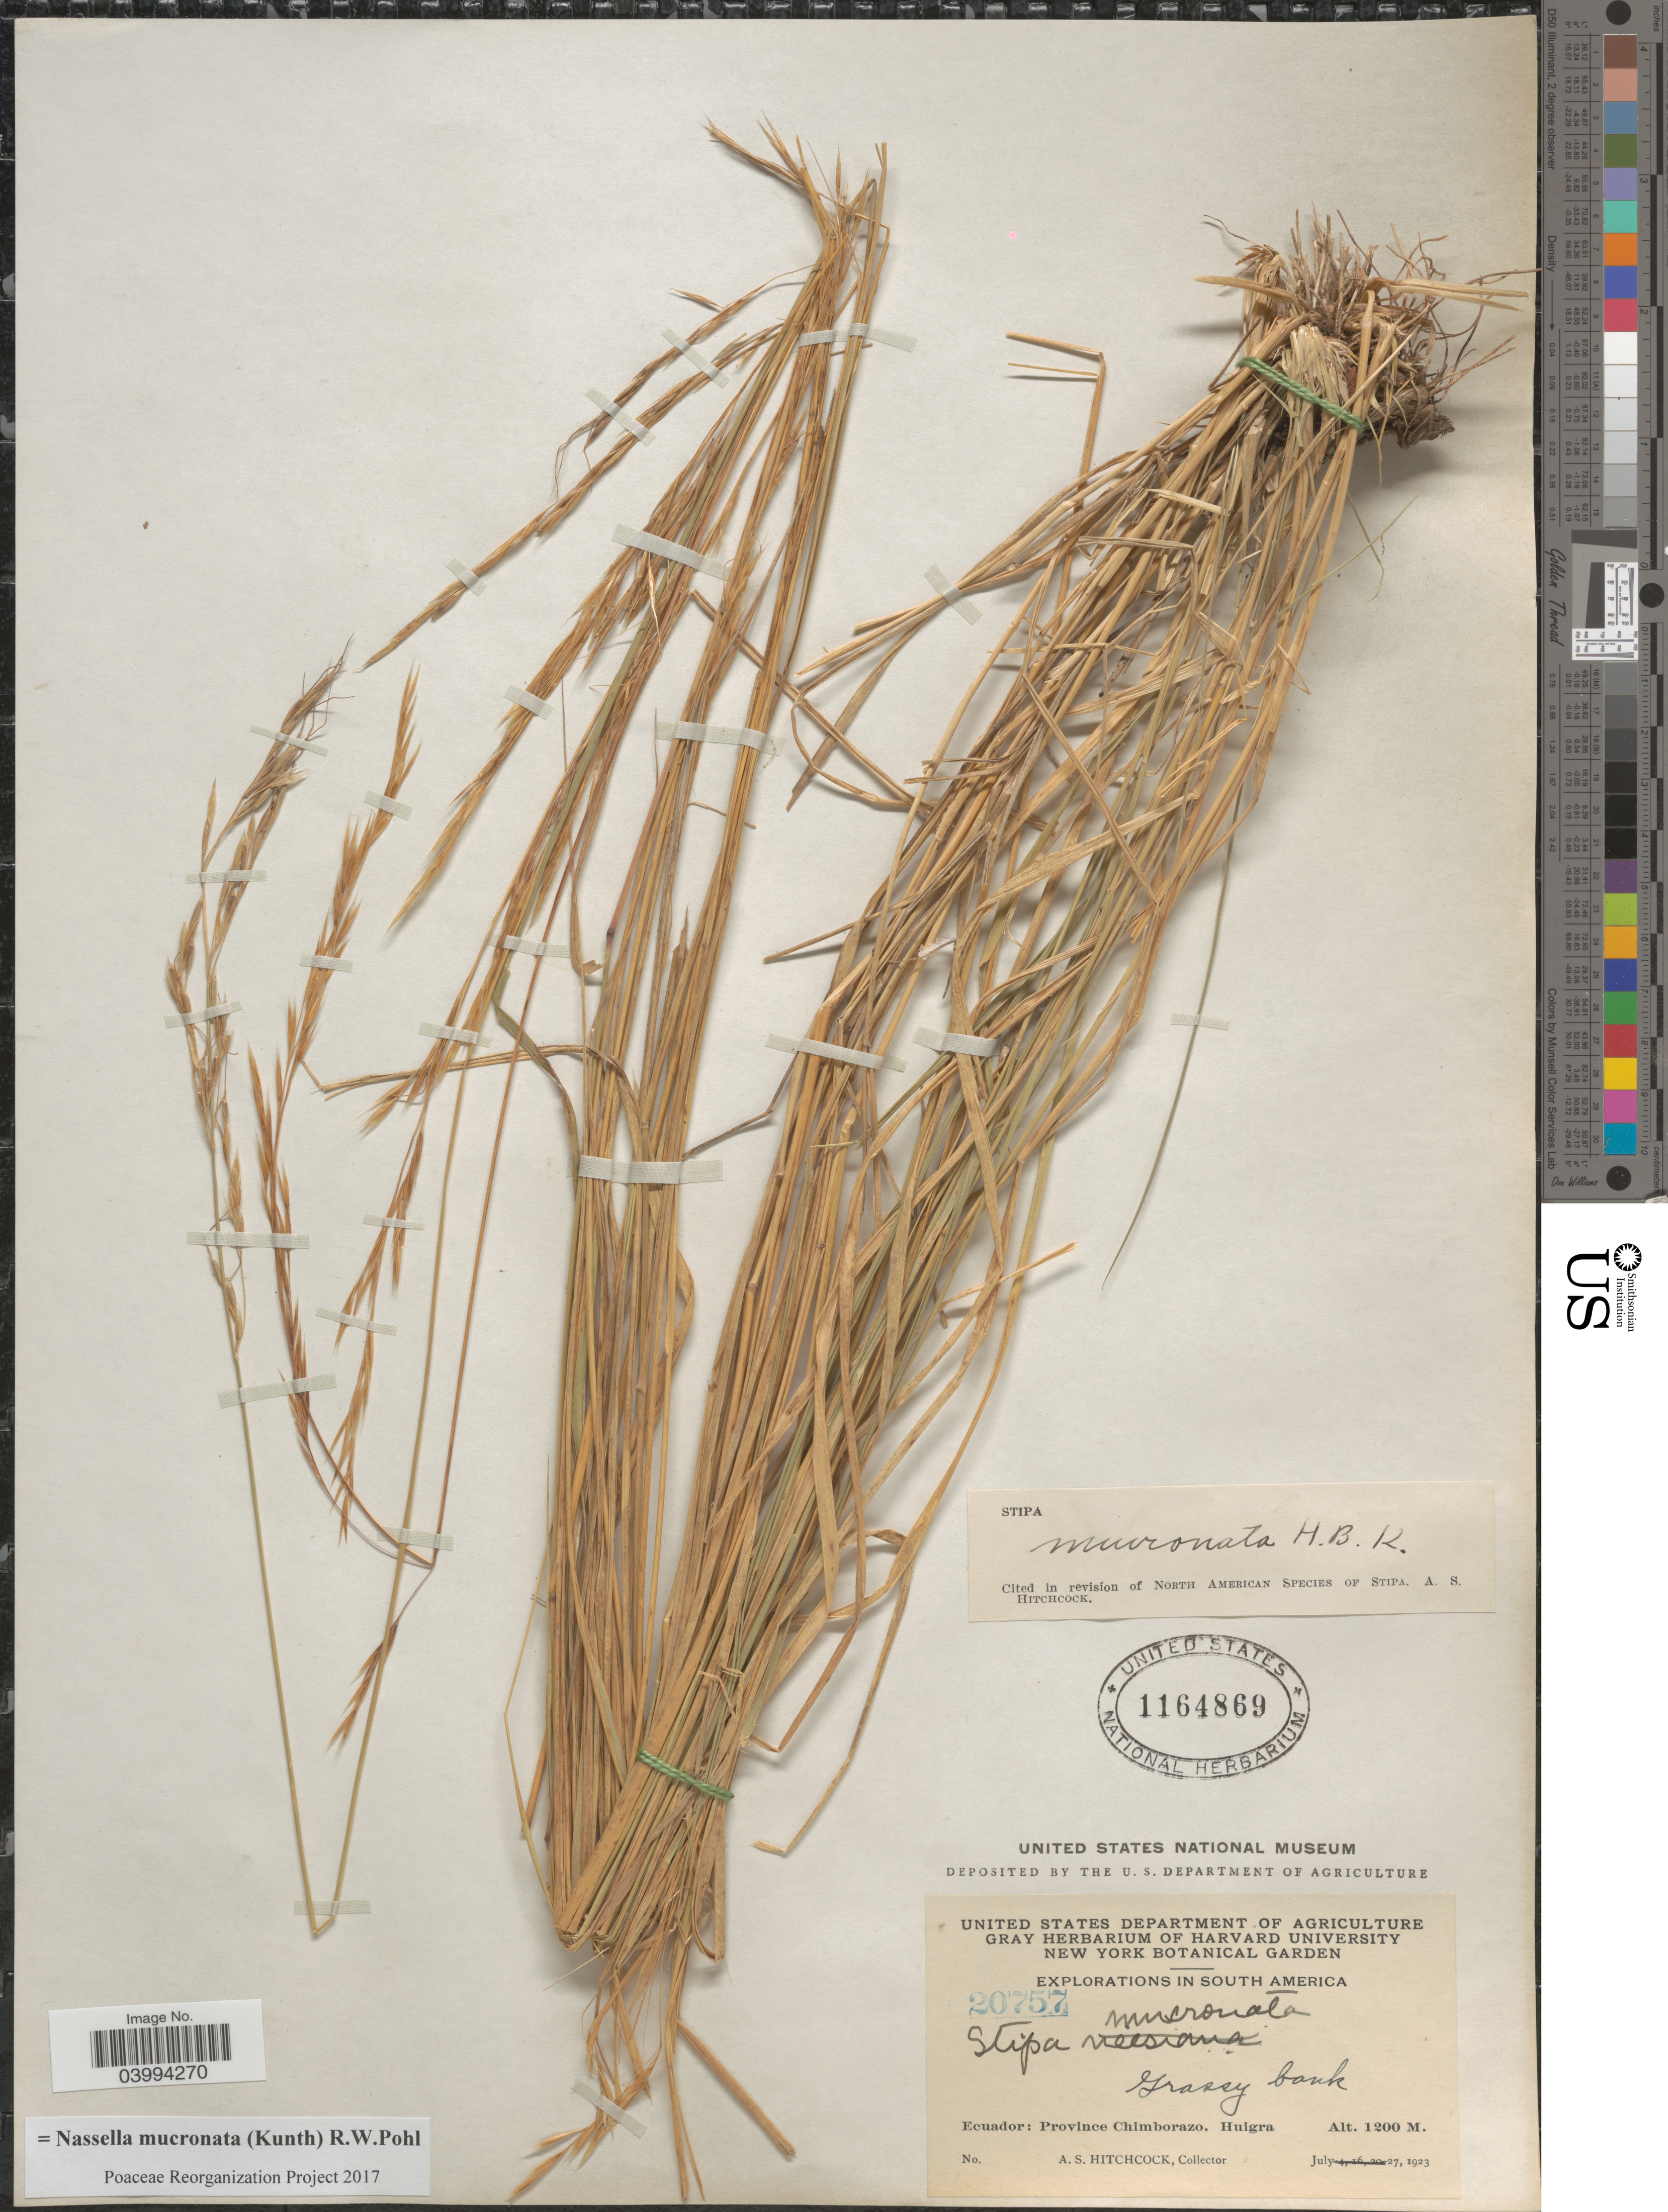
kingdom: Plantae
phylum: Tracheophyta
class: Liliopsida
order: Poales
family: Poaceae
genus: Nassella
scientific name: Nassella mucronata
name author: (Kunth) R.W. Pohl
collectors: A. S. Hitchcock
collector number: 20757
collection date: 1923-07-27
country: Ecuador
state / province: Chimborazo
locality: Huigra.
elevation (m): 1200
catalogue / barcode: US 1164869